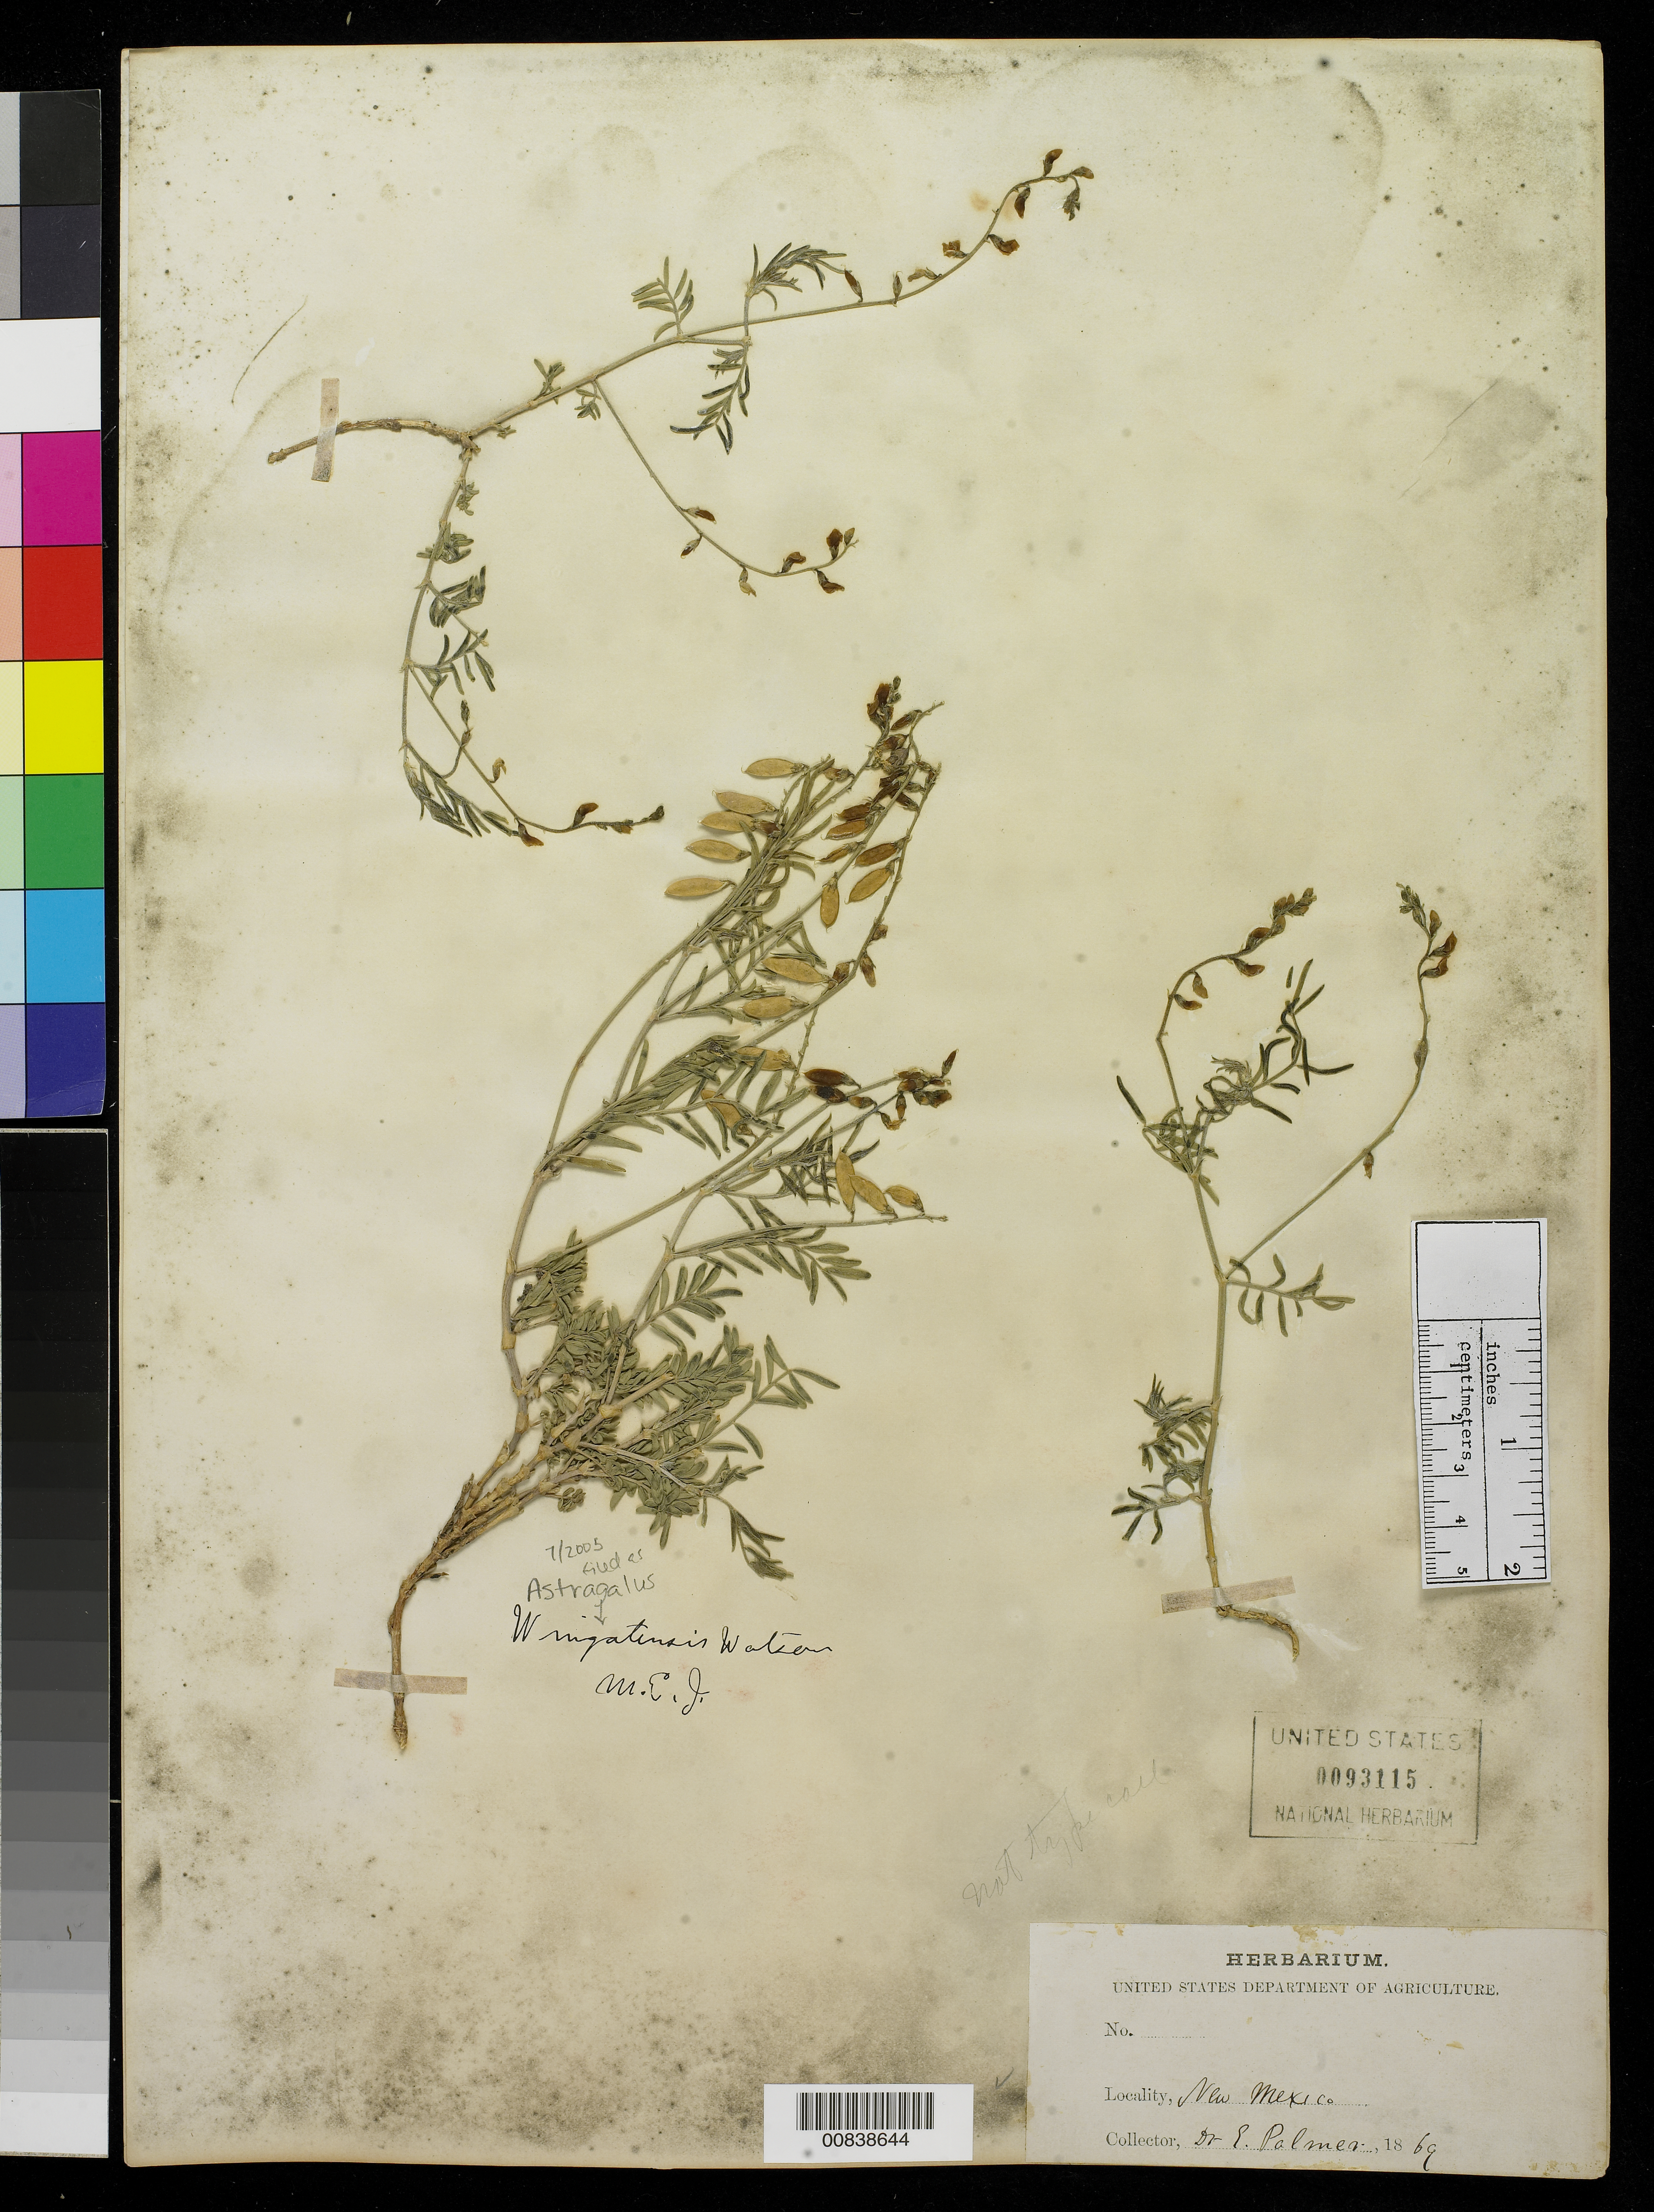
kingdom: Plantae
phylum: Tracheophyta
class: Magnoliopsida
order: Fabales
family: Fabaceae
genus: Astragalus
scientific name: Astragalus wingatanus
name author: S. Watson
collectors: E. Palmer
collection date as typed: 1869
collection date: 1869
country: United States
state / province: New Mexico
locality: New Mexico.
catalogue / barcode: US 93115